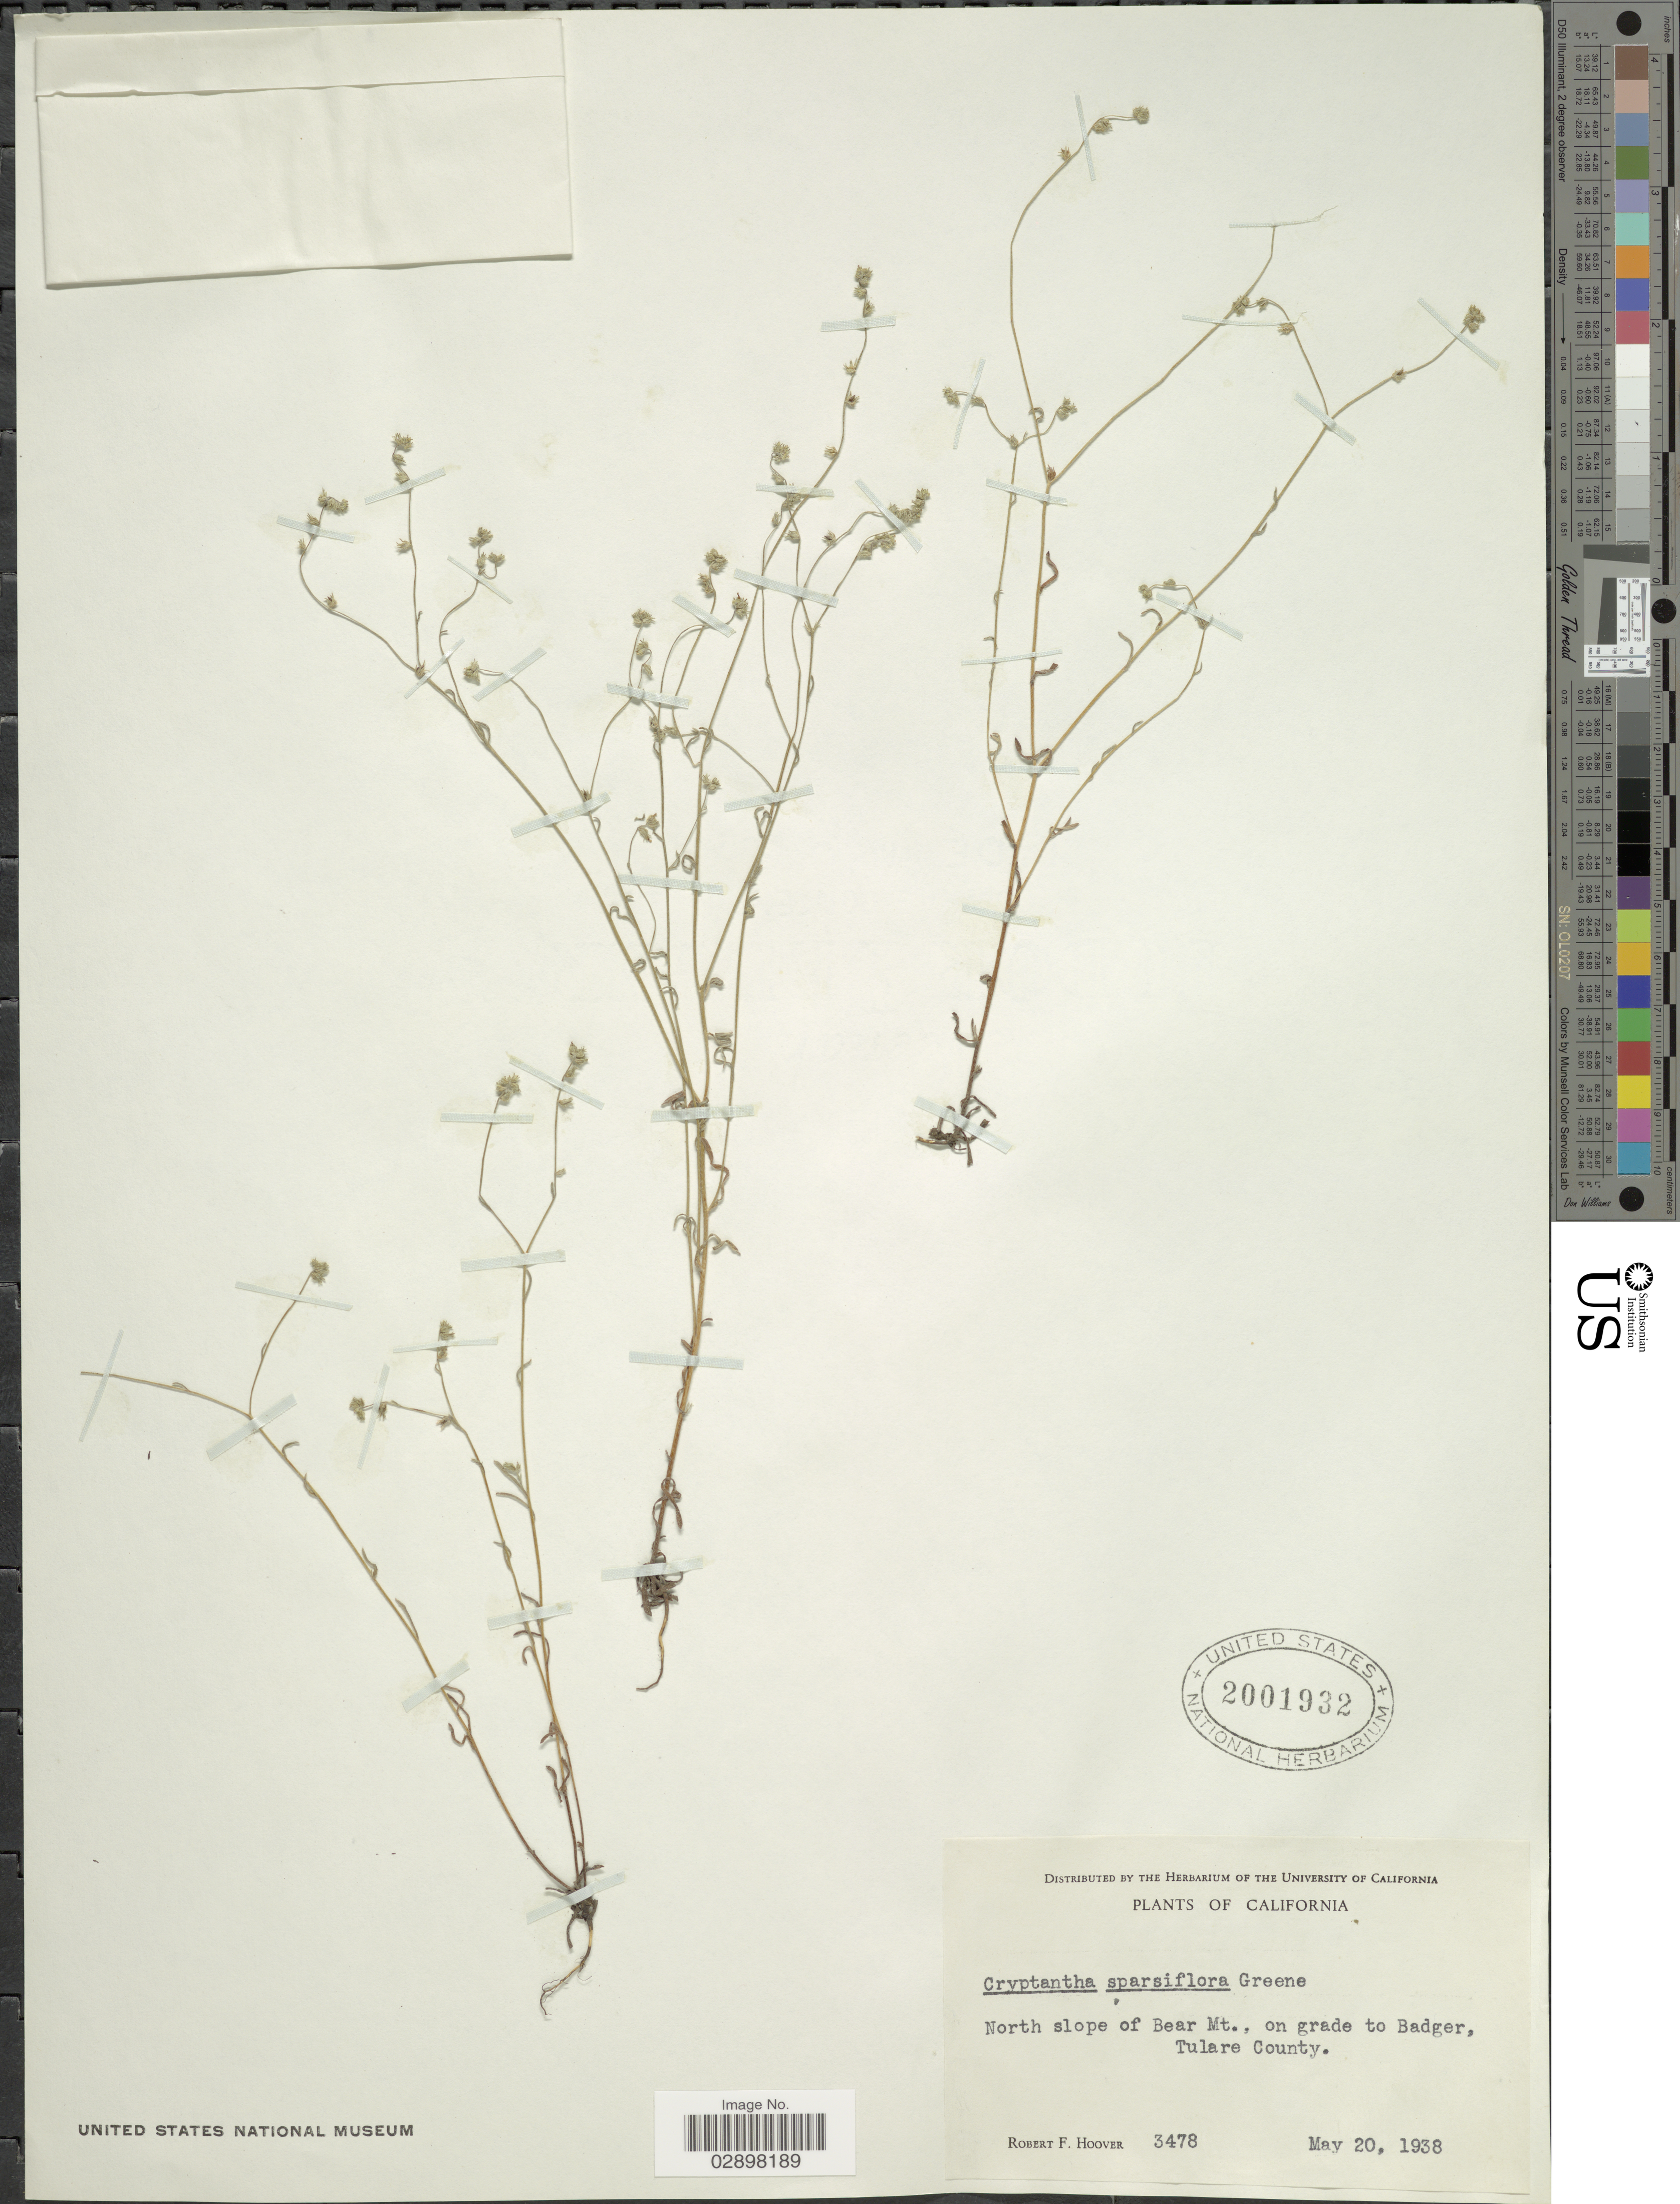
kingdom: Plantae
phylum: Tracheophyta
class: Magnoliopsida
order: Boraginales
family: Boraginaceae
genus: Cryptantha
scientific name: Cryptantha sparsiflora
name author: (S.W. Greene) S.W. Greene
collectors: R. F. Hoover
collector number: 3478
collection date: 1938-05-20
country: United States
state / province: California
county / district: Tulare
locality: North slope of Bear Mt., on grade to Badgerm Tulare County.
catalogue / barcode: US 2001932